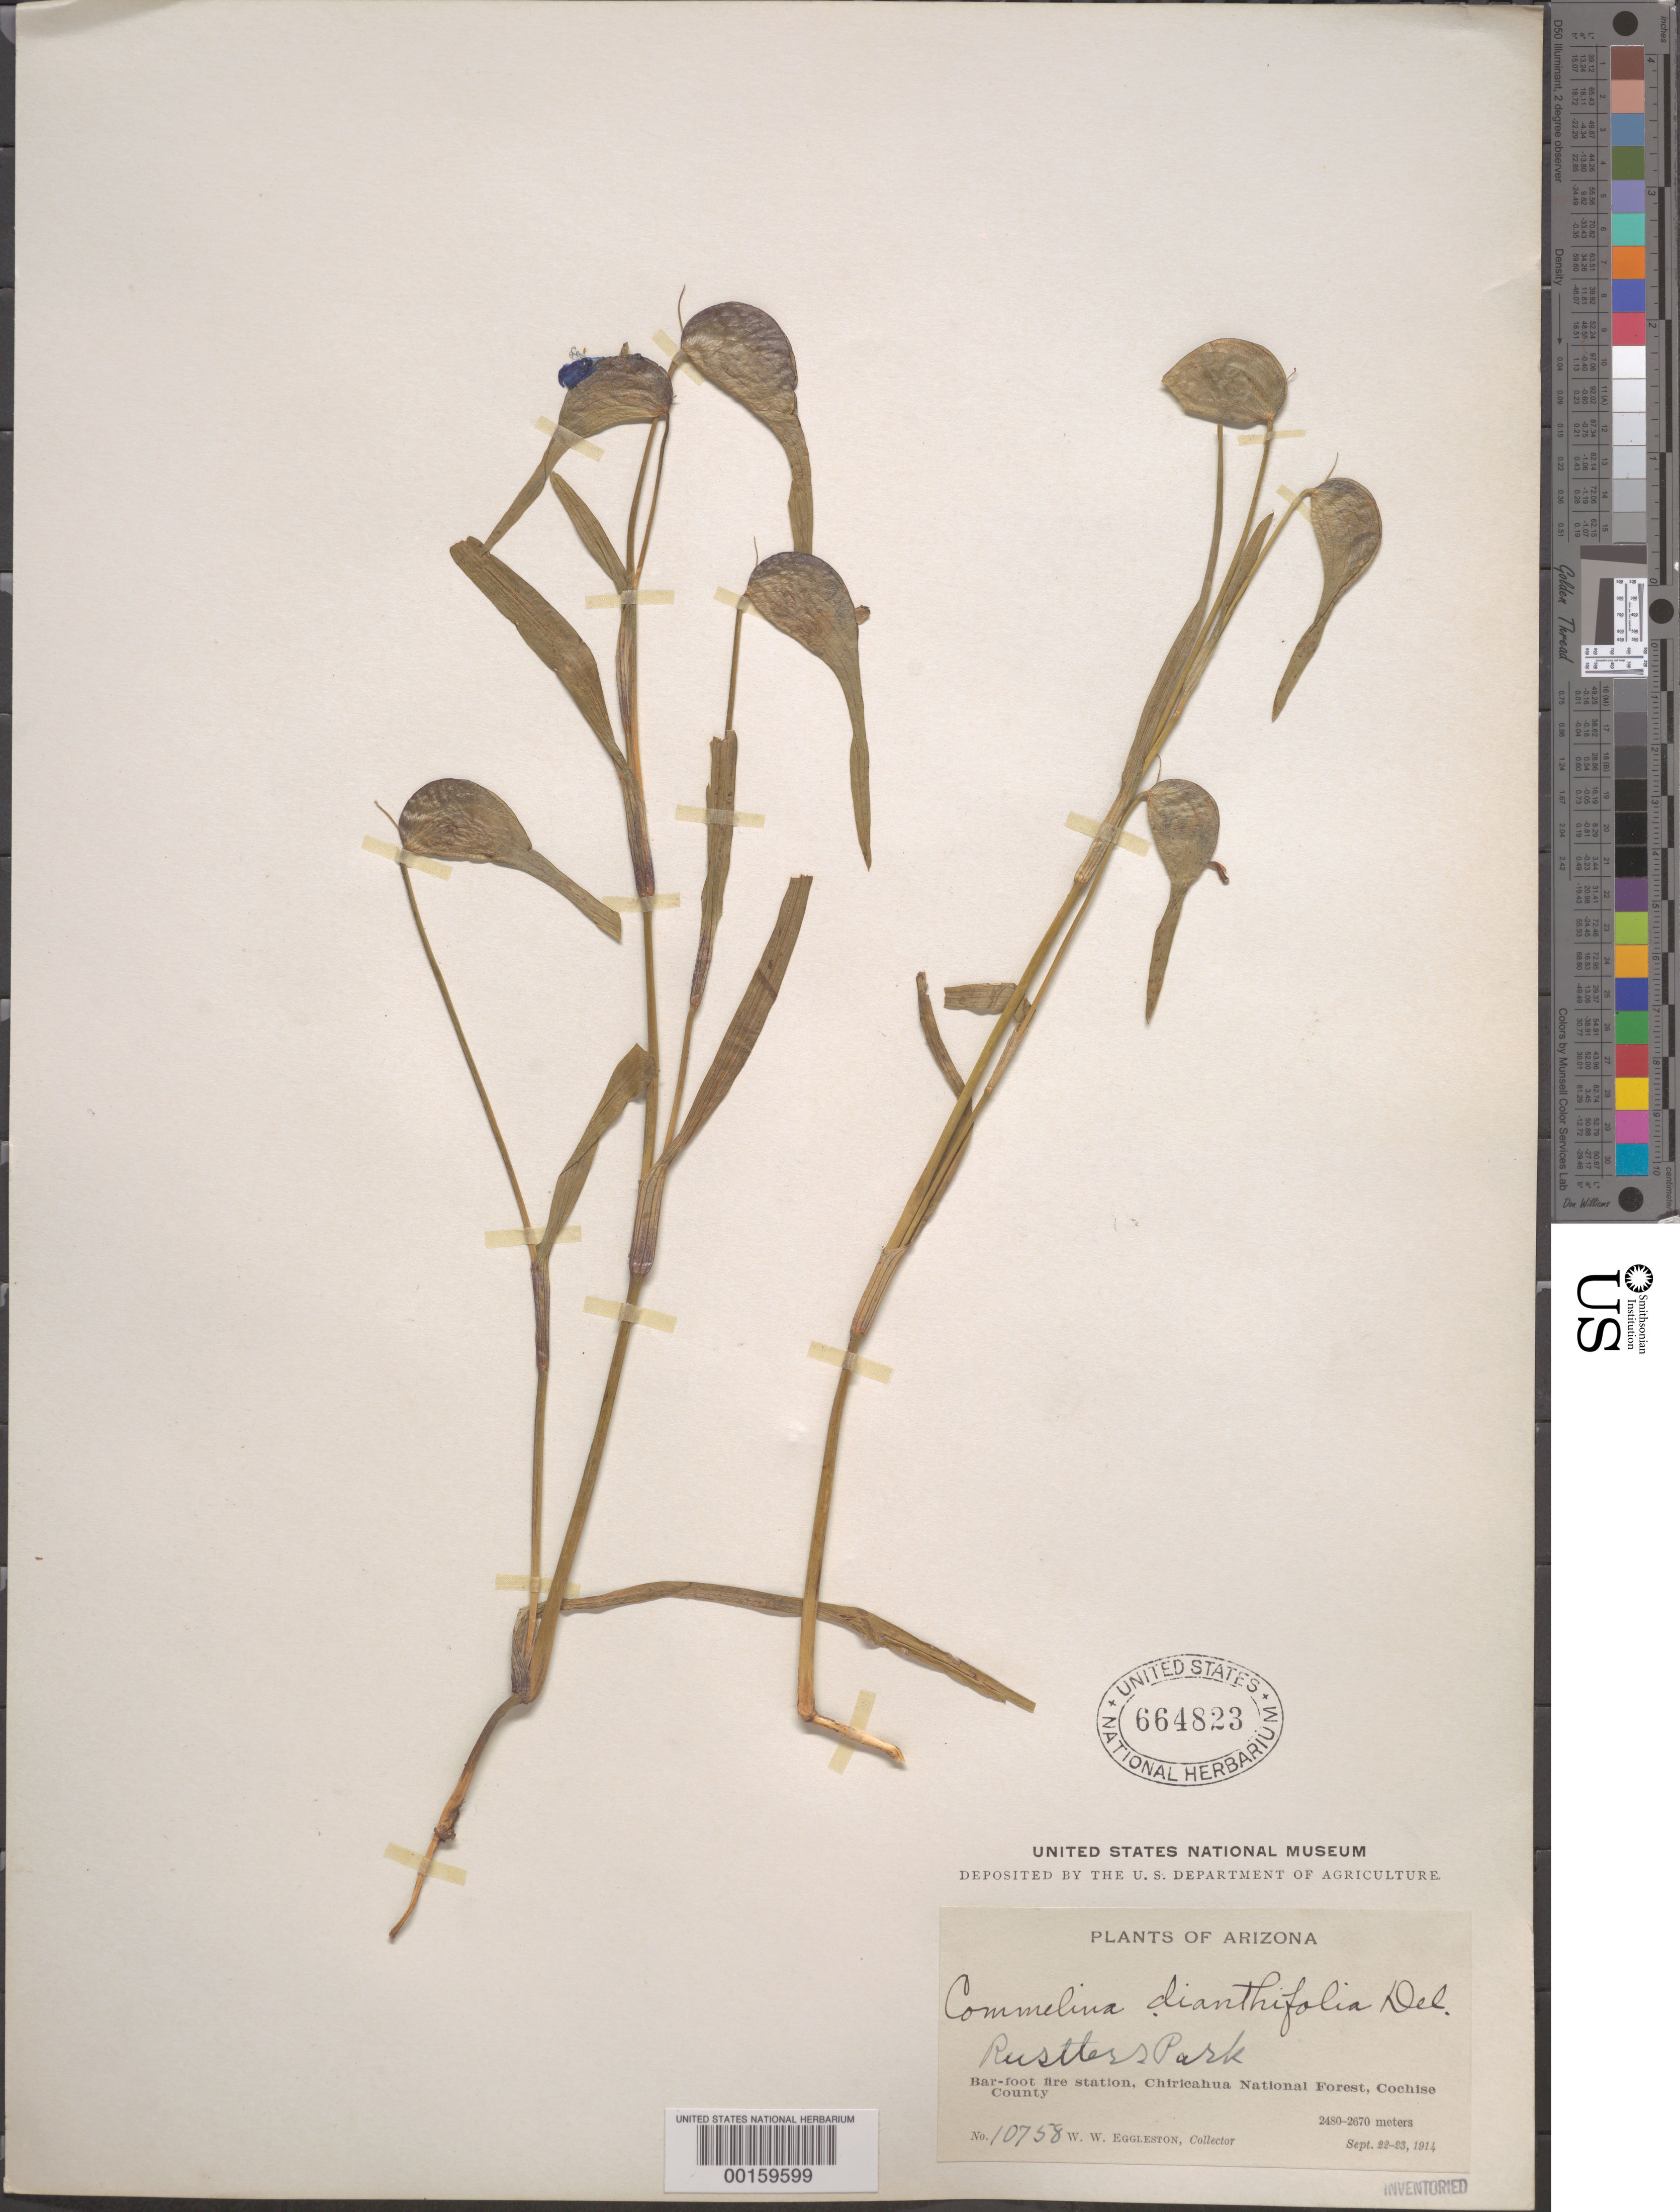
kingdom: Plantae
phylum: Tracheophyta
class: Liliopsida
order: Commelinales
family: Commelinaceae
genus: Commelina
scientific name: Commelina dianthifolia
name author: Redouté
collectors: W. W. Eggleston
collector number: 10758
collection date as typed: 22 Sep 1914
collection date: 1914-09-22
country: United States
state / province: Arizona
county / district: Cochise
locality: Chiricahua nat'l forest, bar-foot fire station, rustlers park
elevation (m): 2480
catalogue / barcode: US 664823